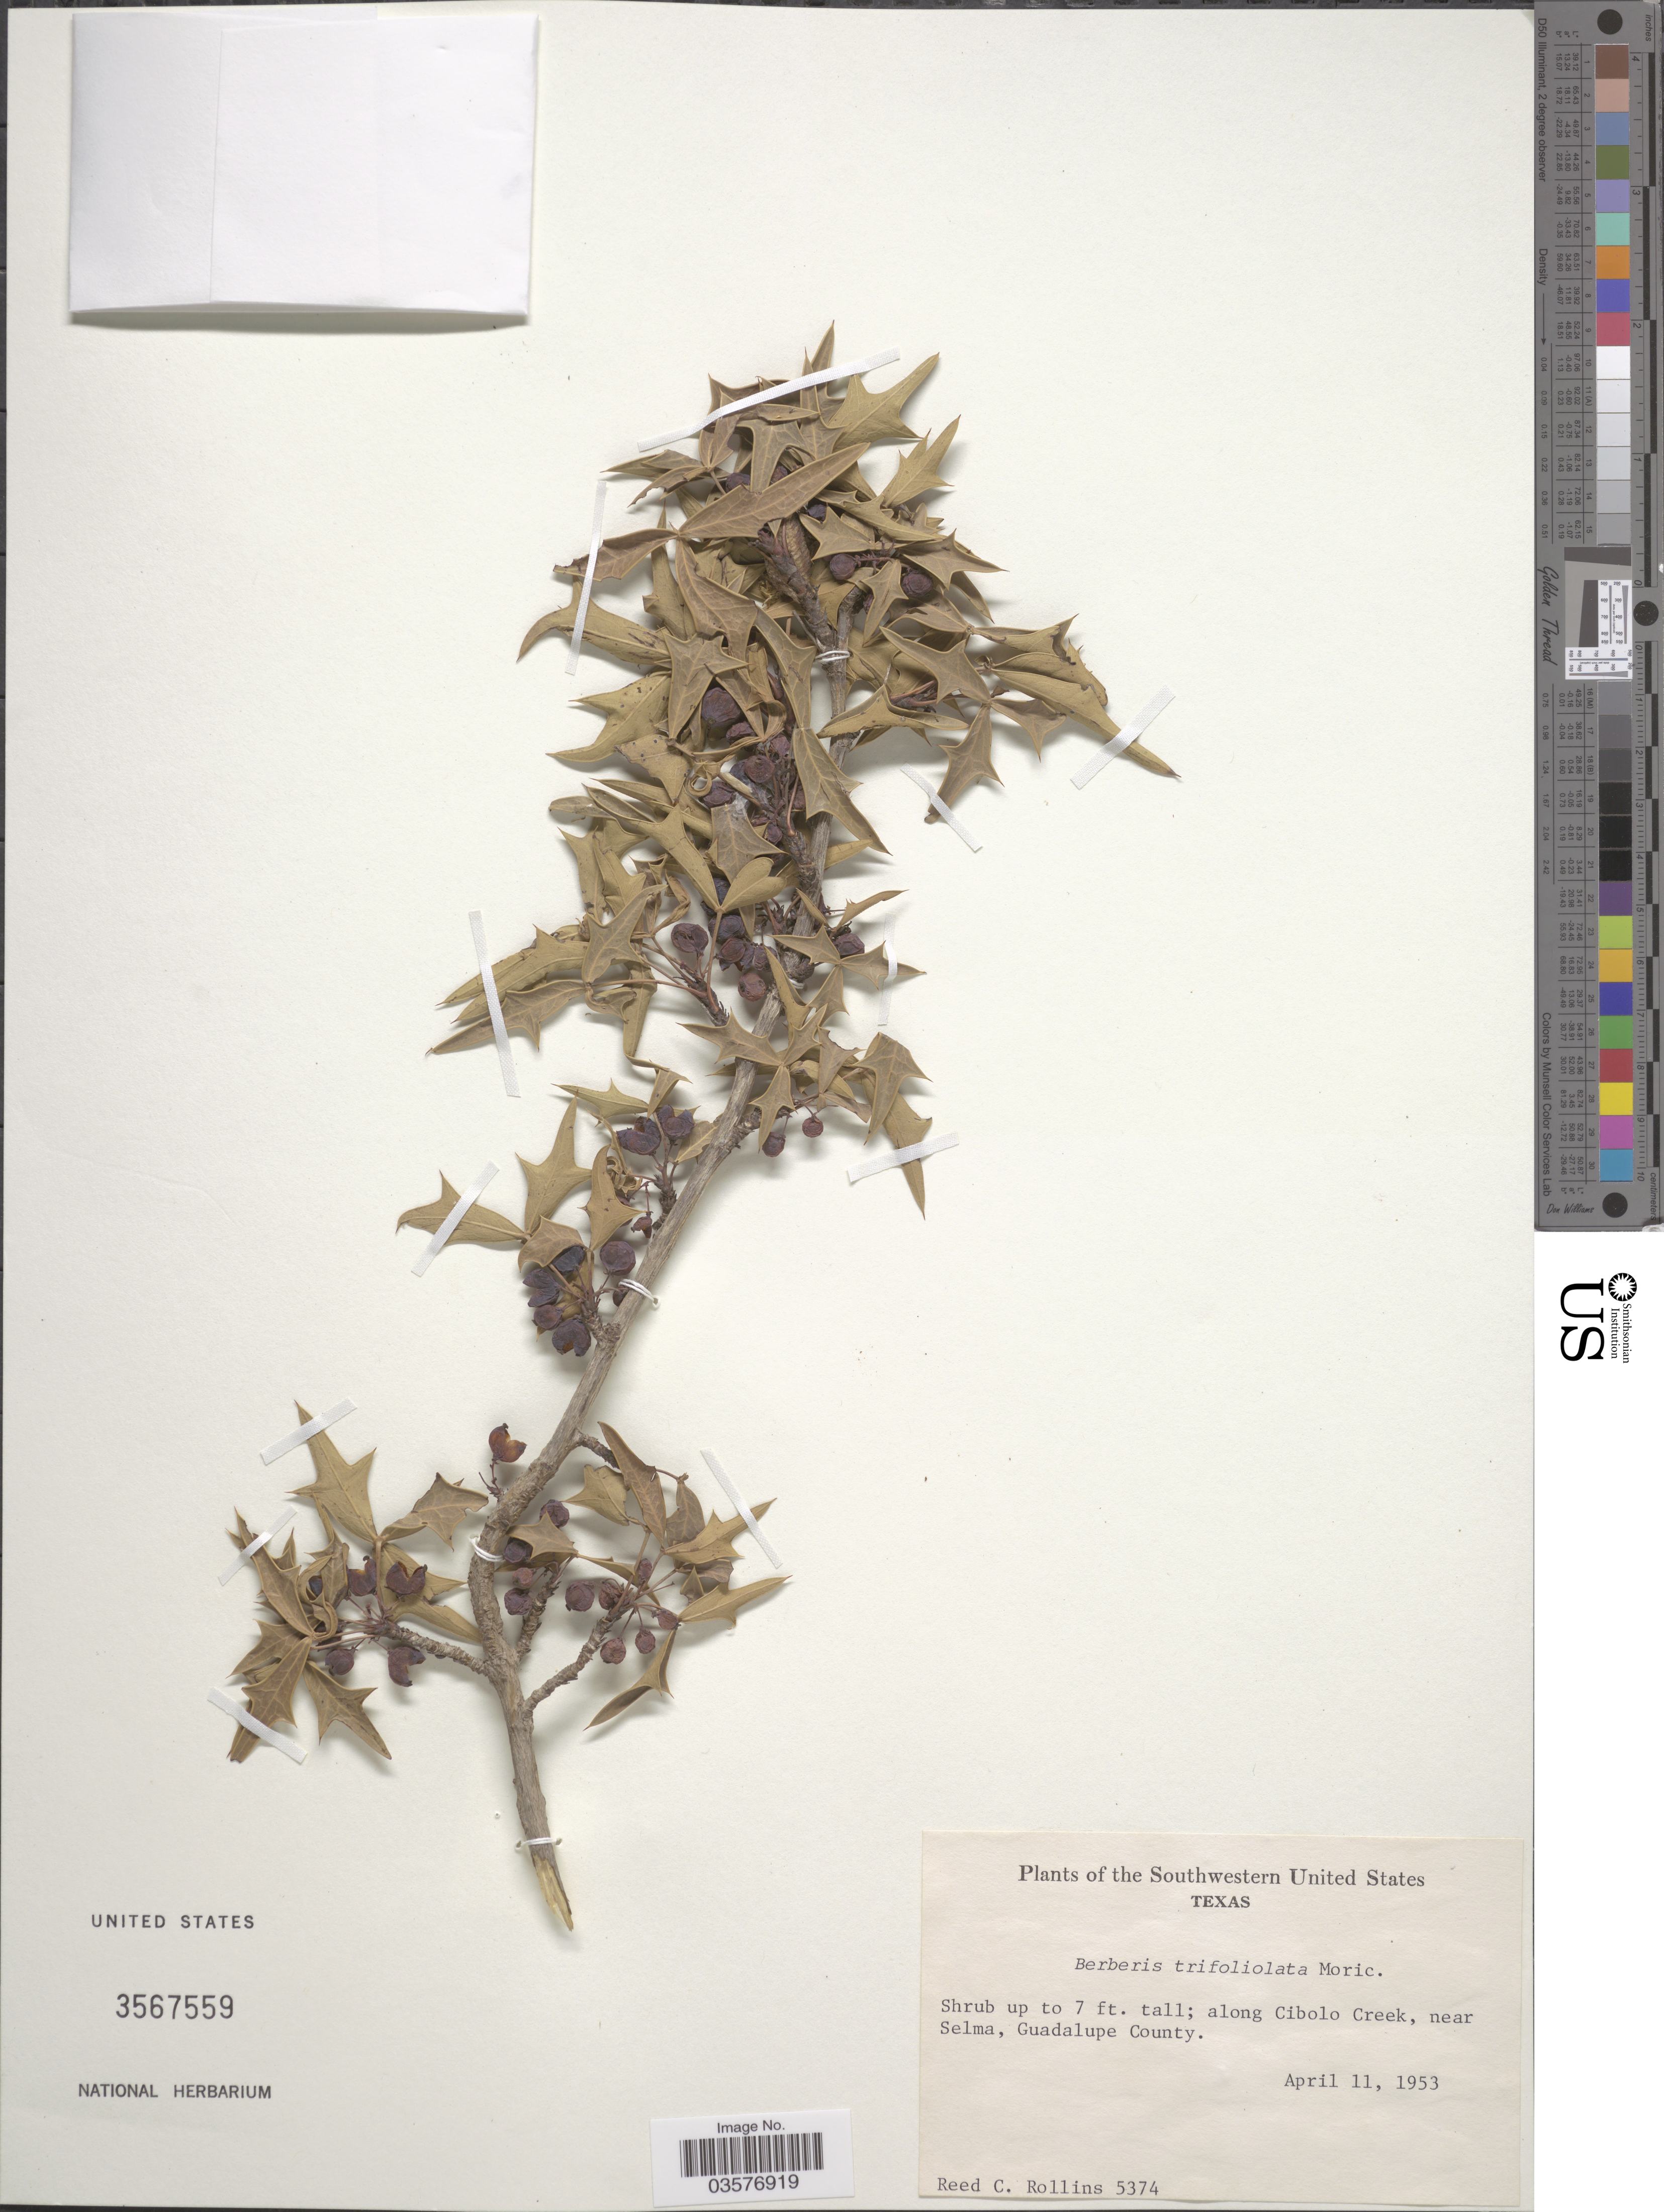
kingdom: Plantae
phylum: Tracheophyta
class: Magnoliopsida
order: Ranunculales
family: Berberidaceae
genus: Mahonia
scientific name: Mahonia trifoliolata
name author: (Monic.) Fedde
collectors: R. C. Rollins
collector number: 5374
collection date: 1953-04-11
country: United States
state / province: Texas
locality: Southwestern United States. Along Cibolo Creek, near Selma, Guadalupe County.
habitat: along creek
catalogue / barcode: US 3567559